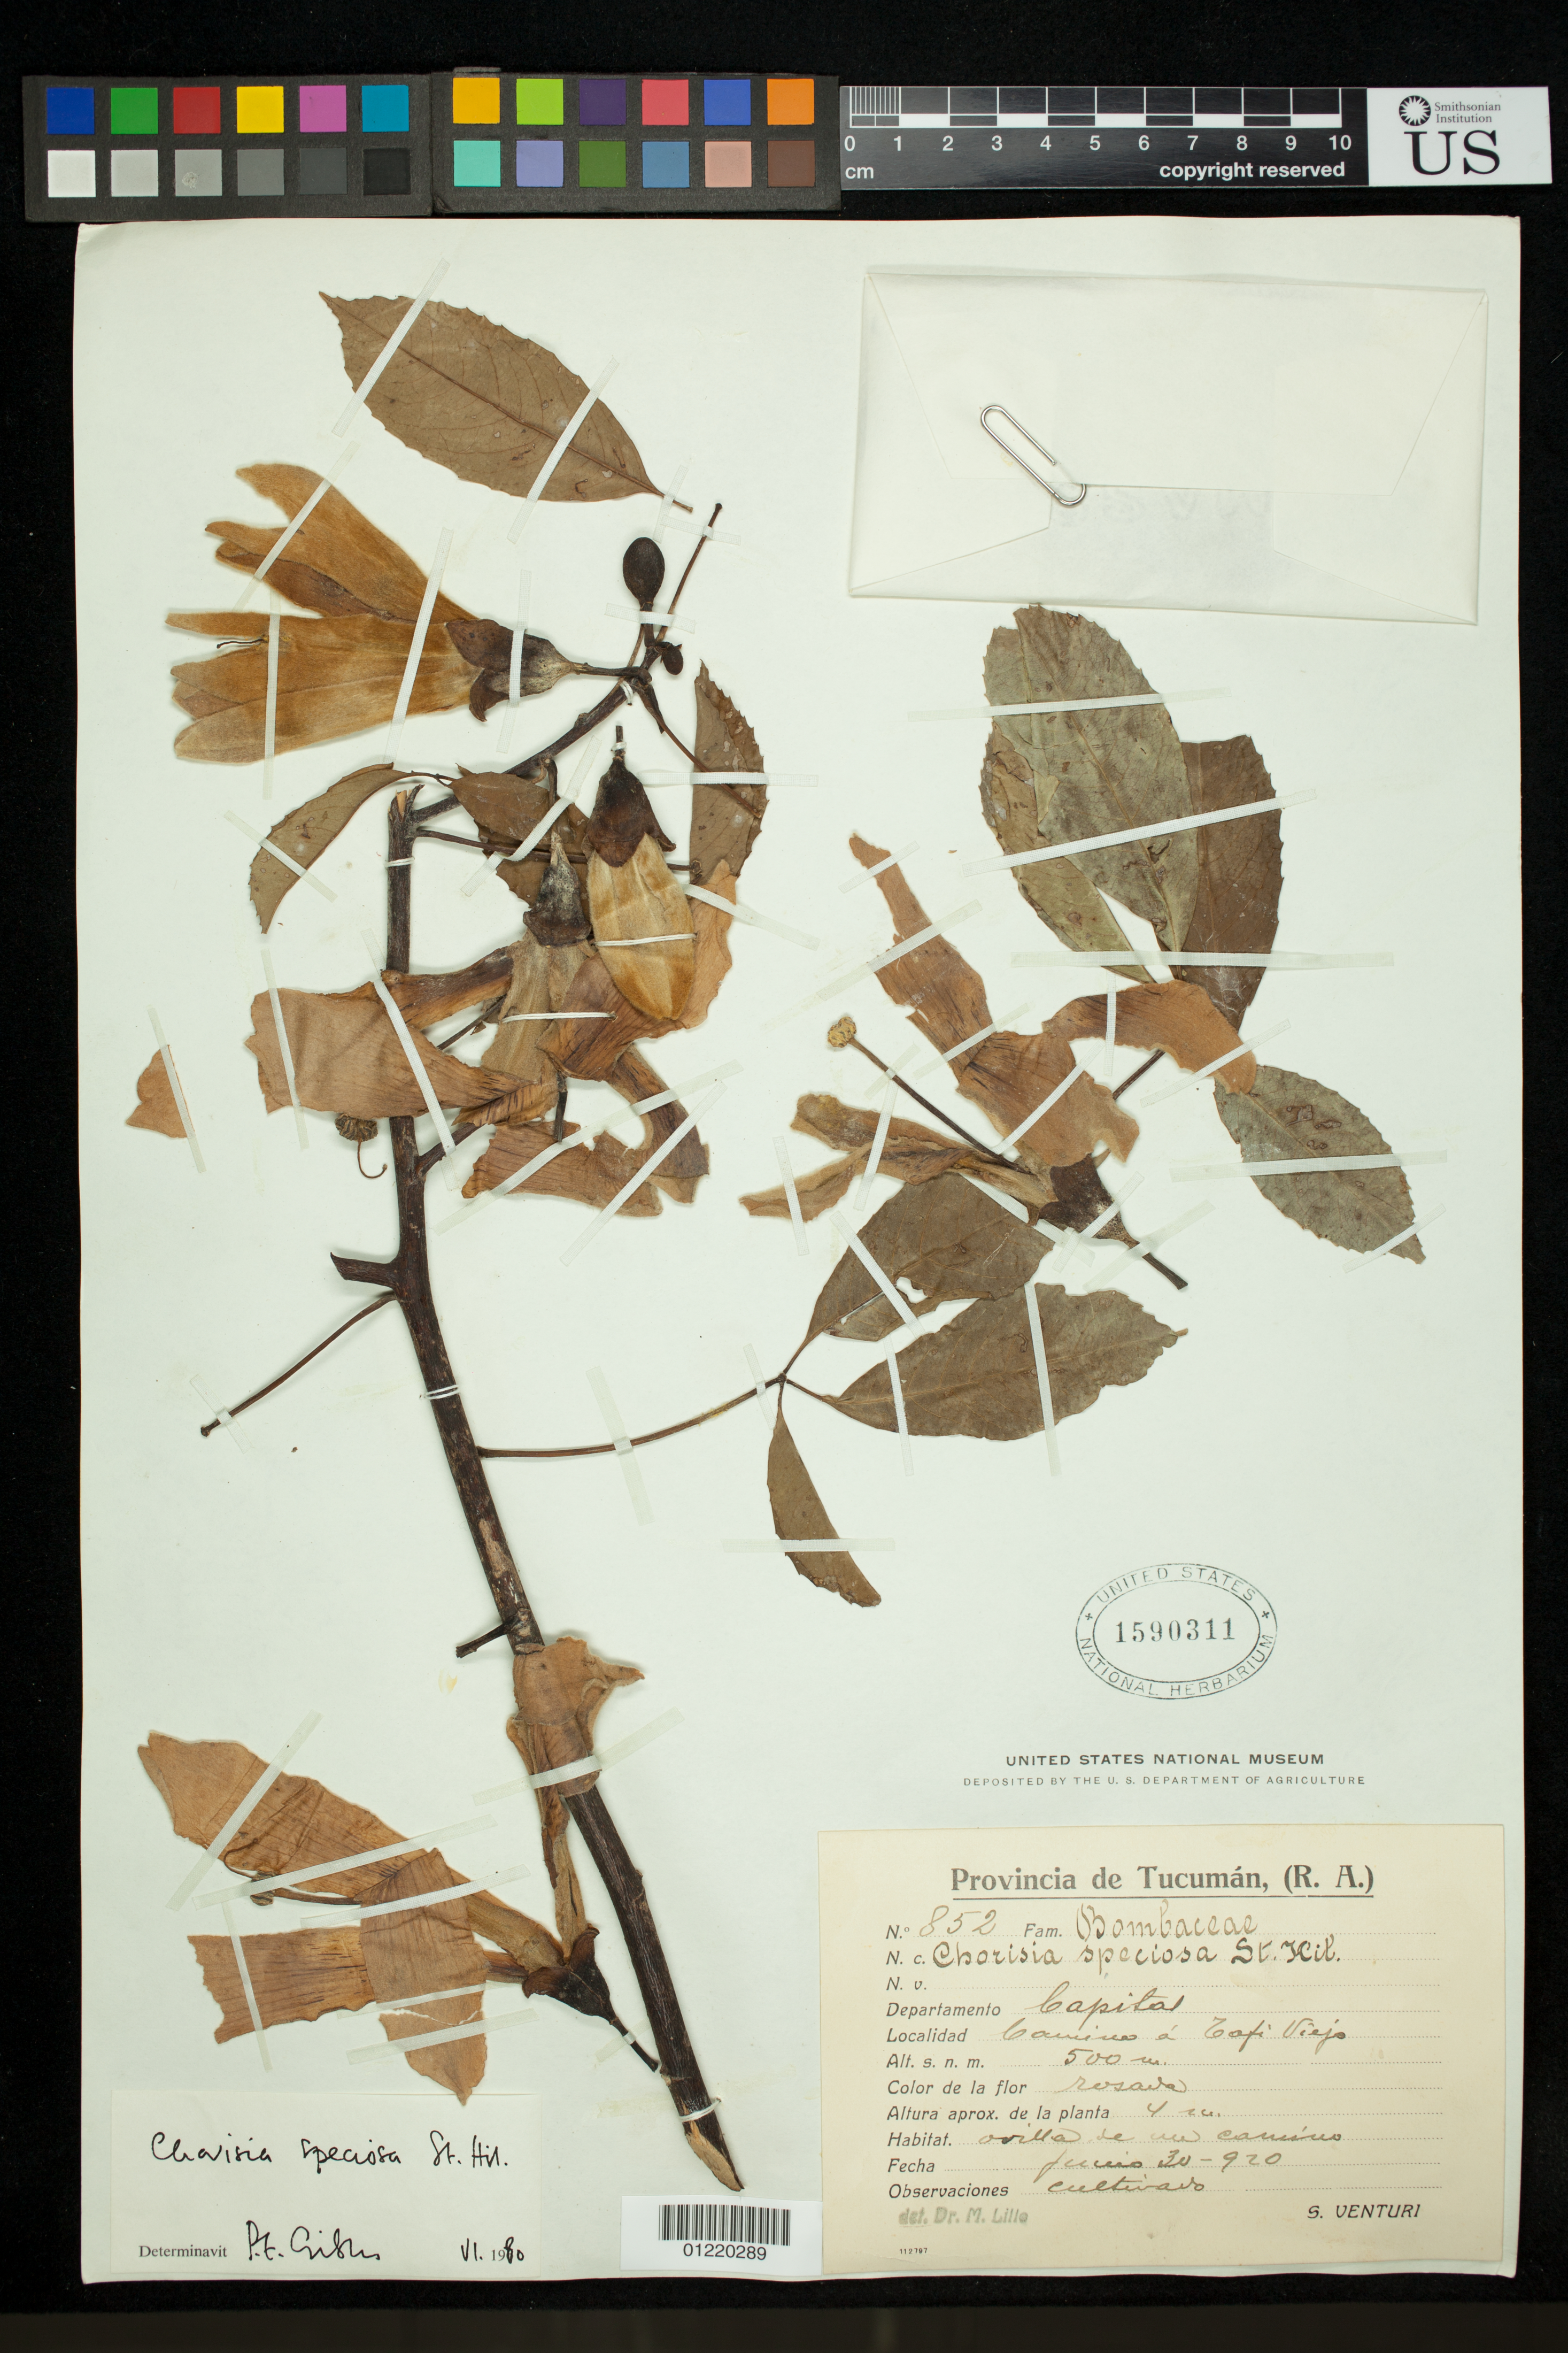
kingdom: Plantae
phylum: Tracheophyta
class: Magnoliopsida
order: Malvales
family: Malvaceae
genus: Ceiba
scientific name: Ceiba speciosa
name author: (A. St.-Hil.) Ravenna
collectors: S. Venturi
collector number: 852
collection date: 1920-06-30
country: Argentina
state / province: Tucuman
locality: Provincia Tucuman, Camino a Tafi Viejo, cultivado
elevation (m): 500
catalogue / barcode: US 1590311